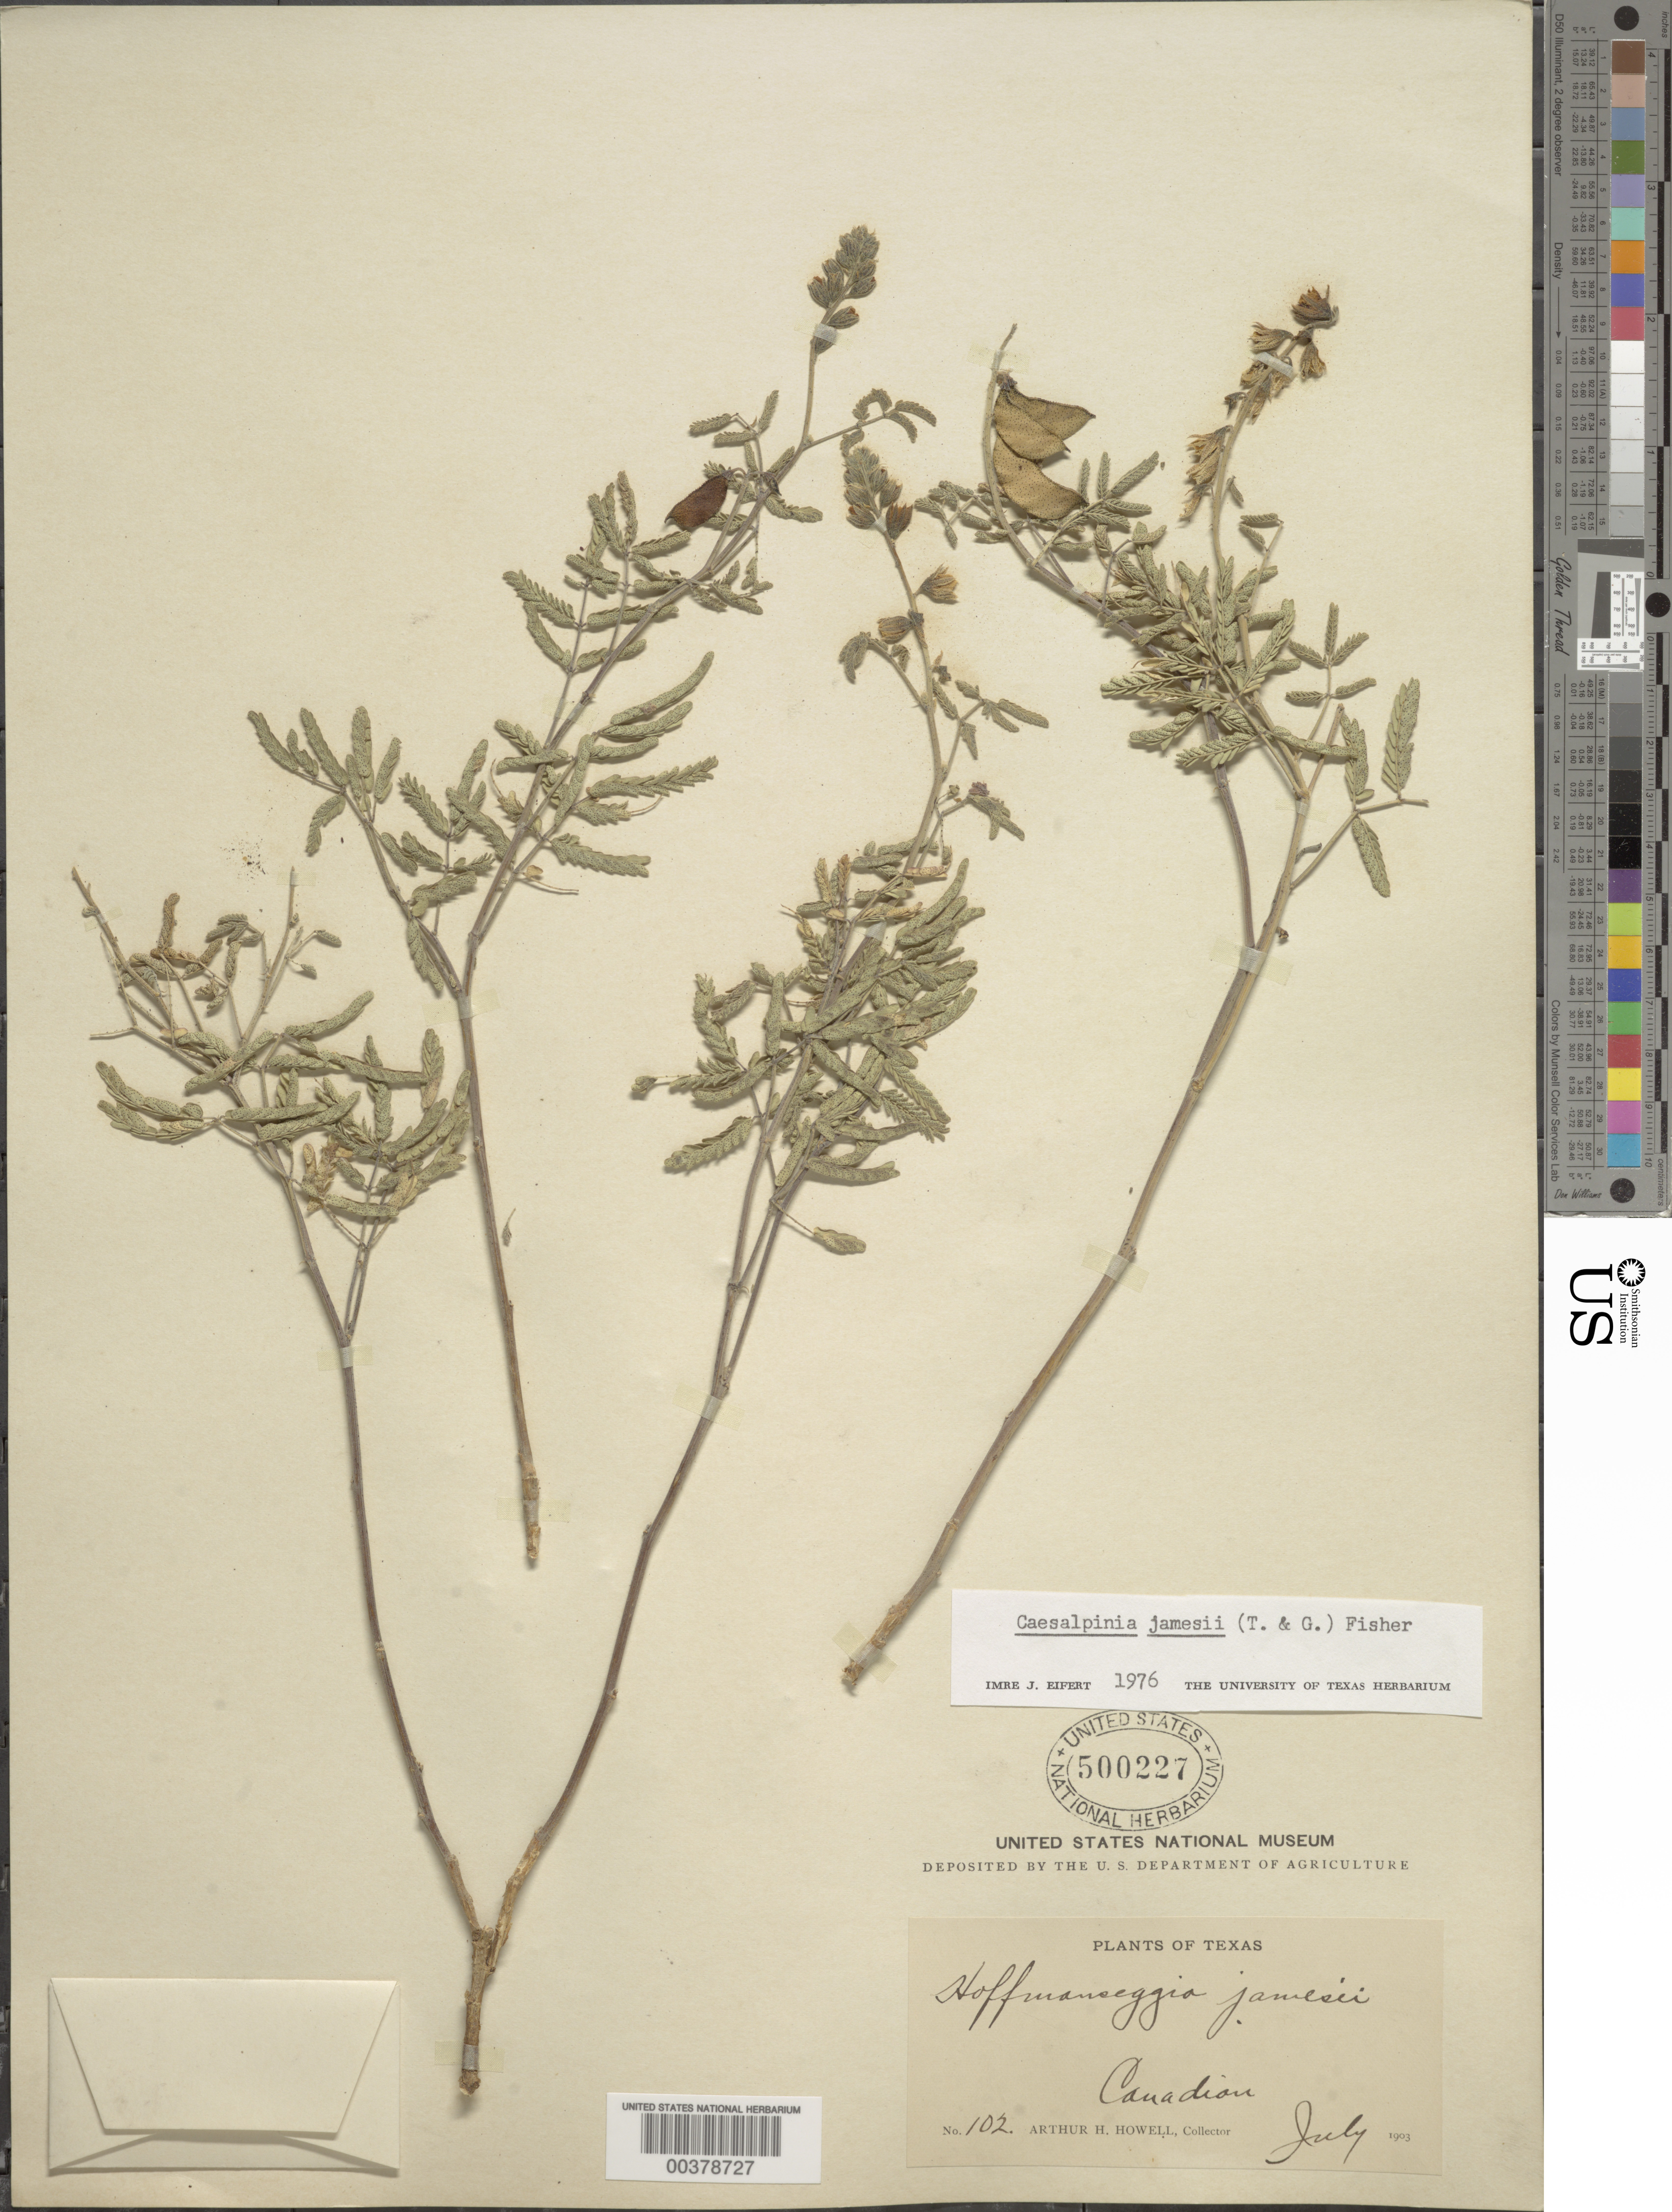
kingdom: Plantae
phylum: Tracheophyta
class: Magnoliopsida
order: Fabales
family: Fabaceae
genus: Pomaria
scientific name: Pomaria jamesii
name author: (Torr. & A. Gray) Walp.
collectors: A. H. Howell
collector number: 102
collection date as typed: Jul 1903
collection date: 1903-07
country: United States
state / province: Texas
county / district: Hemphill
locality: Canadian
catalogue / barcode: US 500227